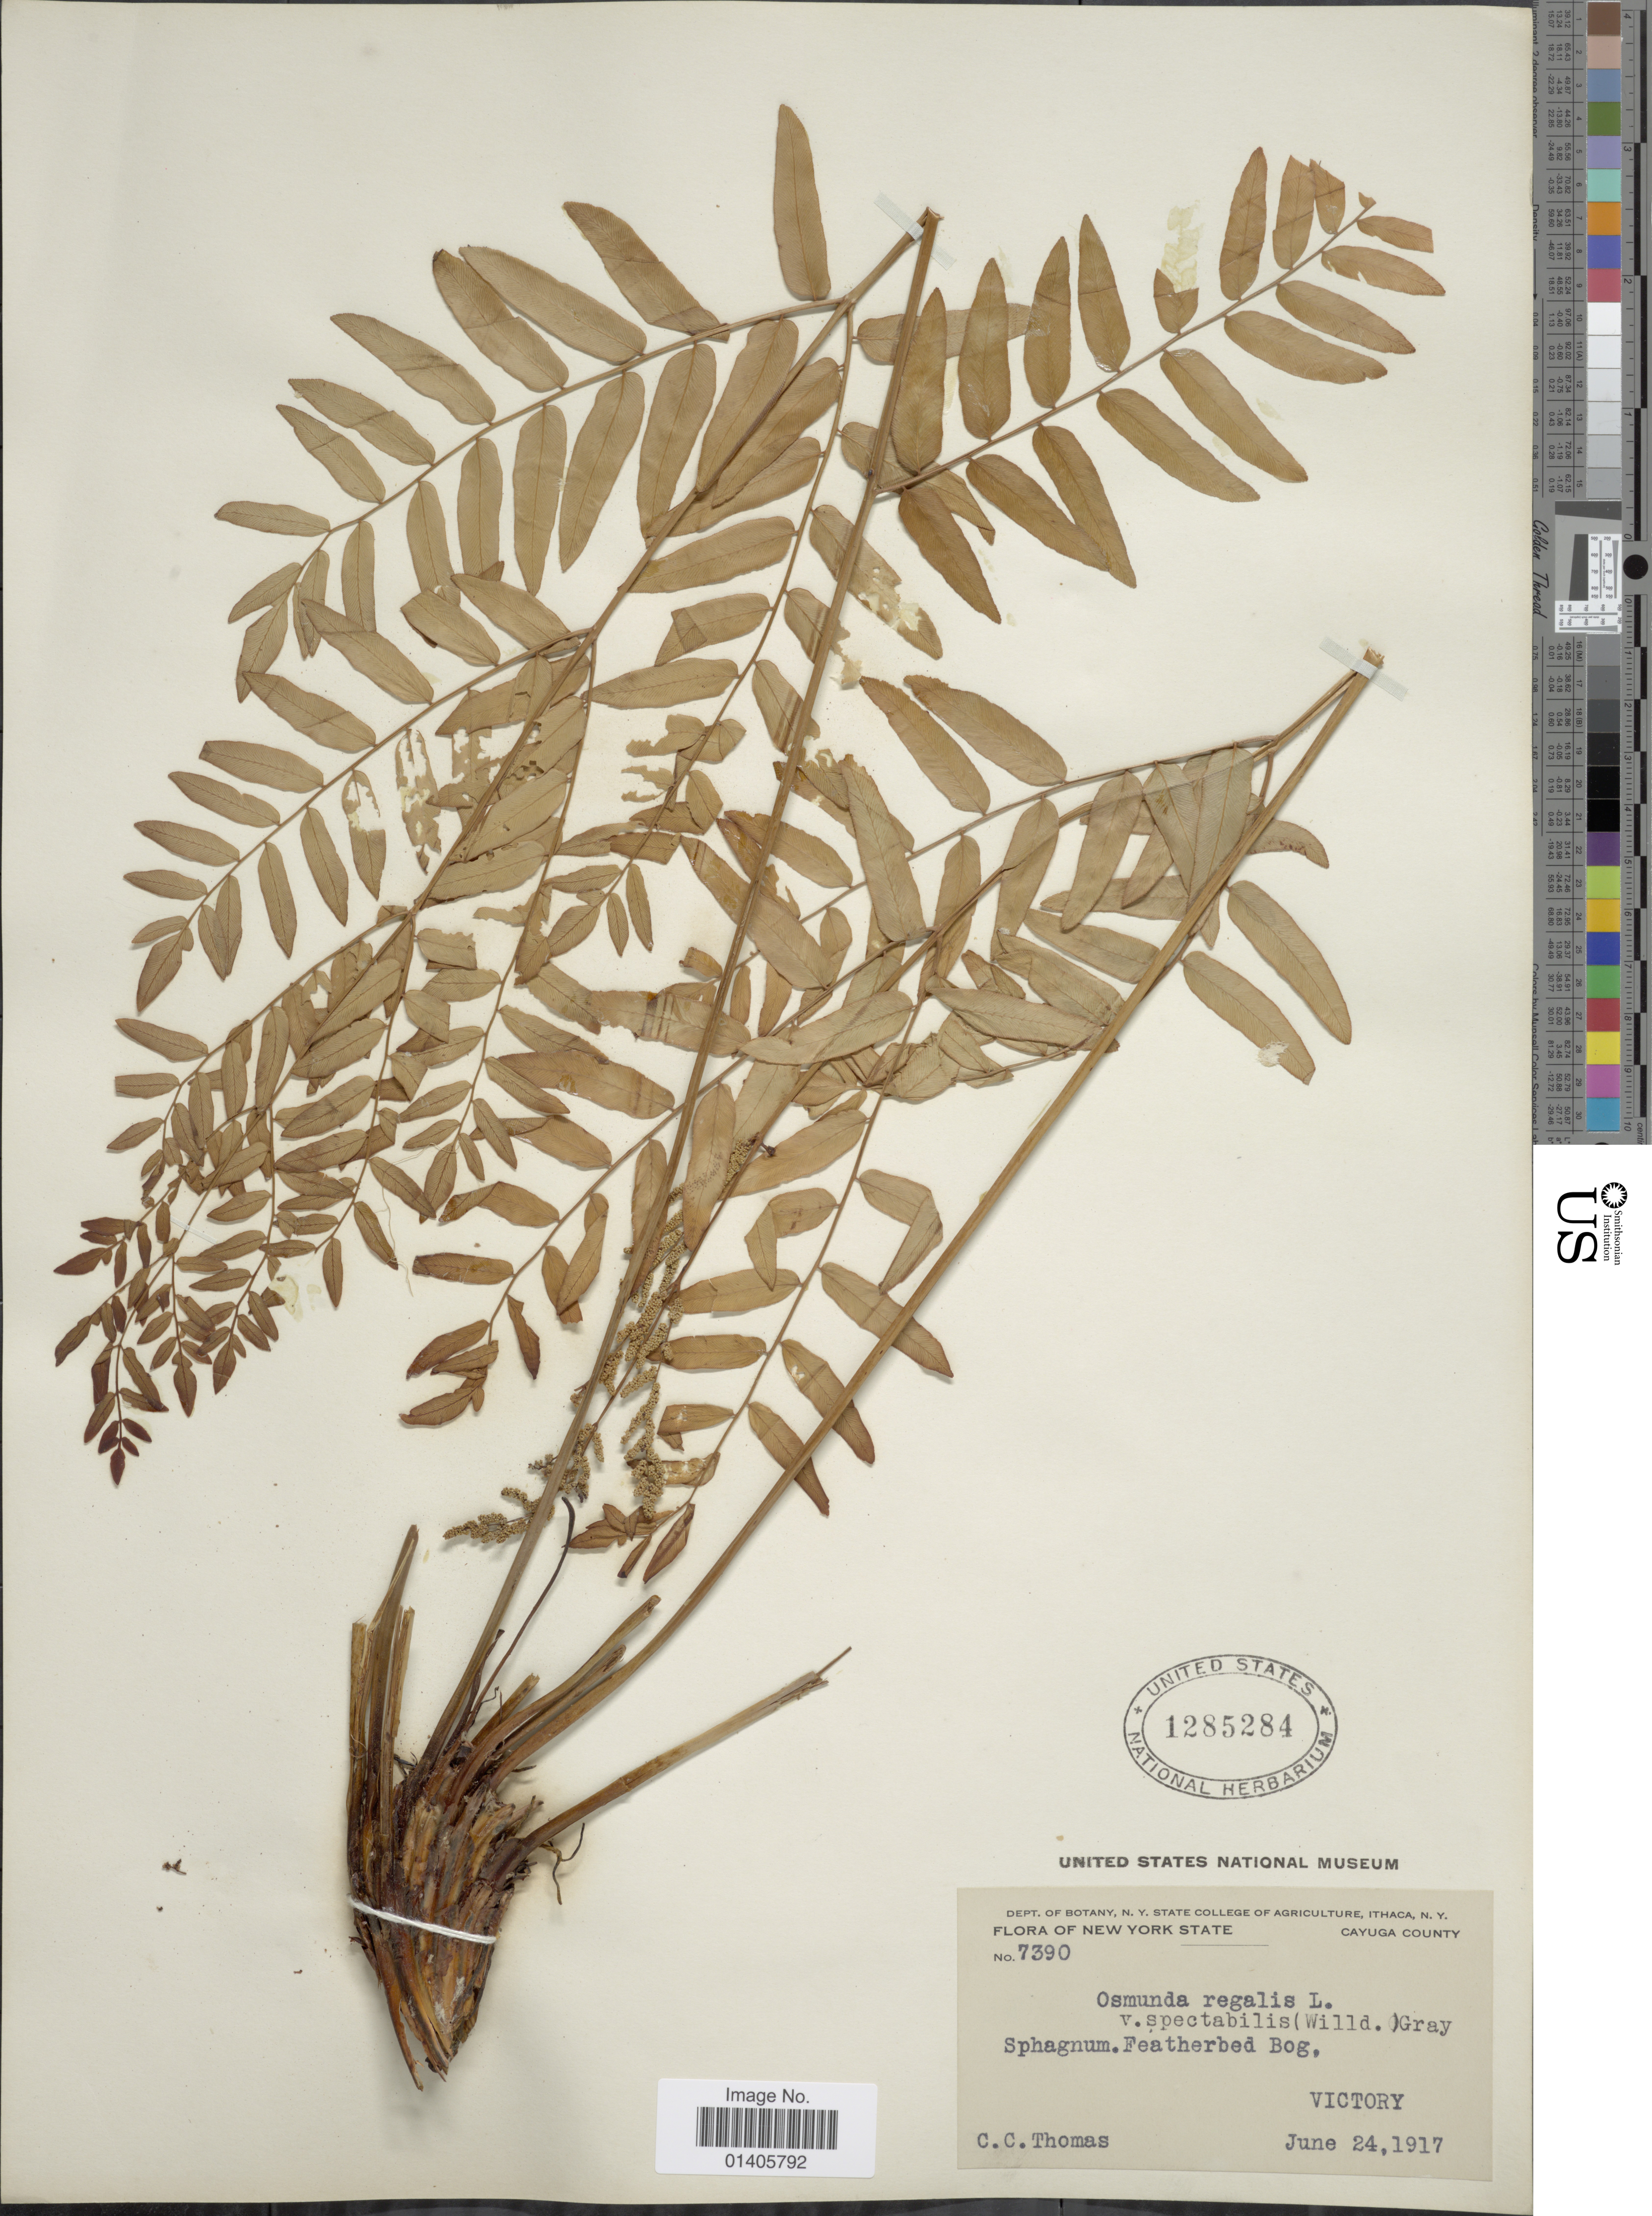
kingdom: Plantae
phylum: Tracheophyta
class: Polypodiopsida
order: Osmundales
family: Osmundaceae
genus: Osmunda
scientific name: Osmunda regalis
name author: L.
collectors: C. Thomas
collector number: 7390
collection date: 1917-06-24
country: United States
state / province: New York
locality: Cauga County, Sphagnum. Featherbed Bog, Victory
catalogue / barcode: US 1285284